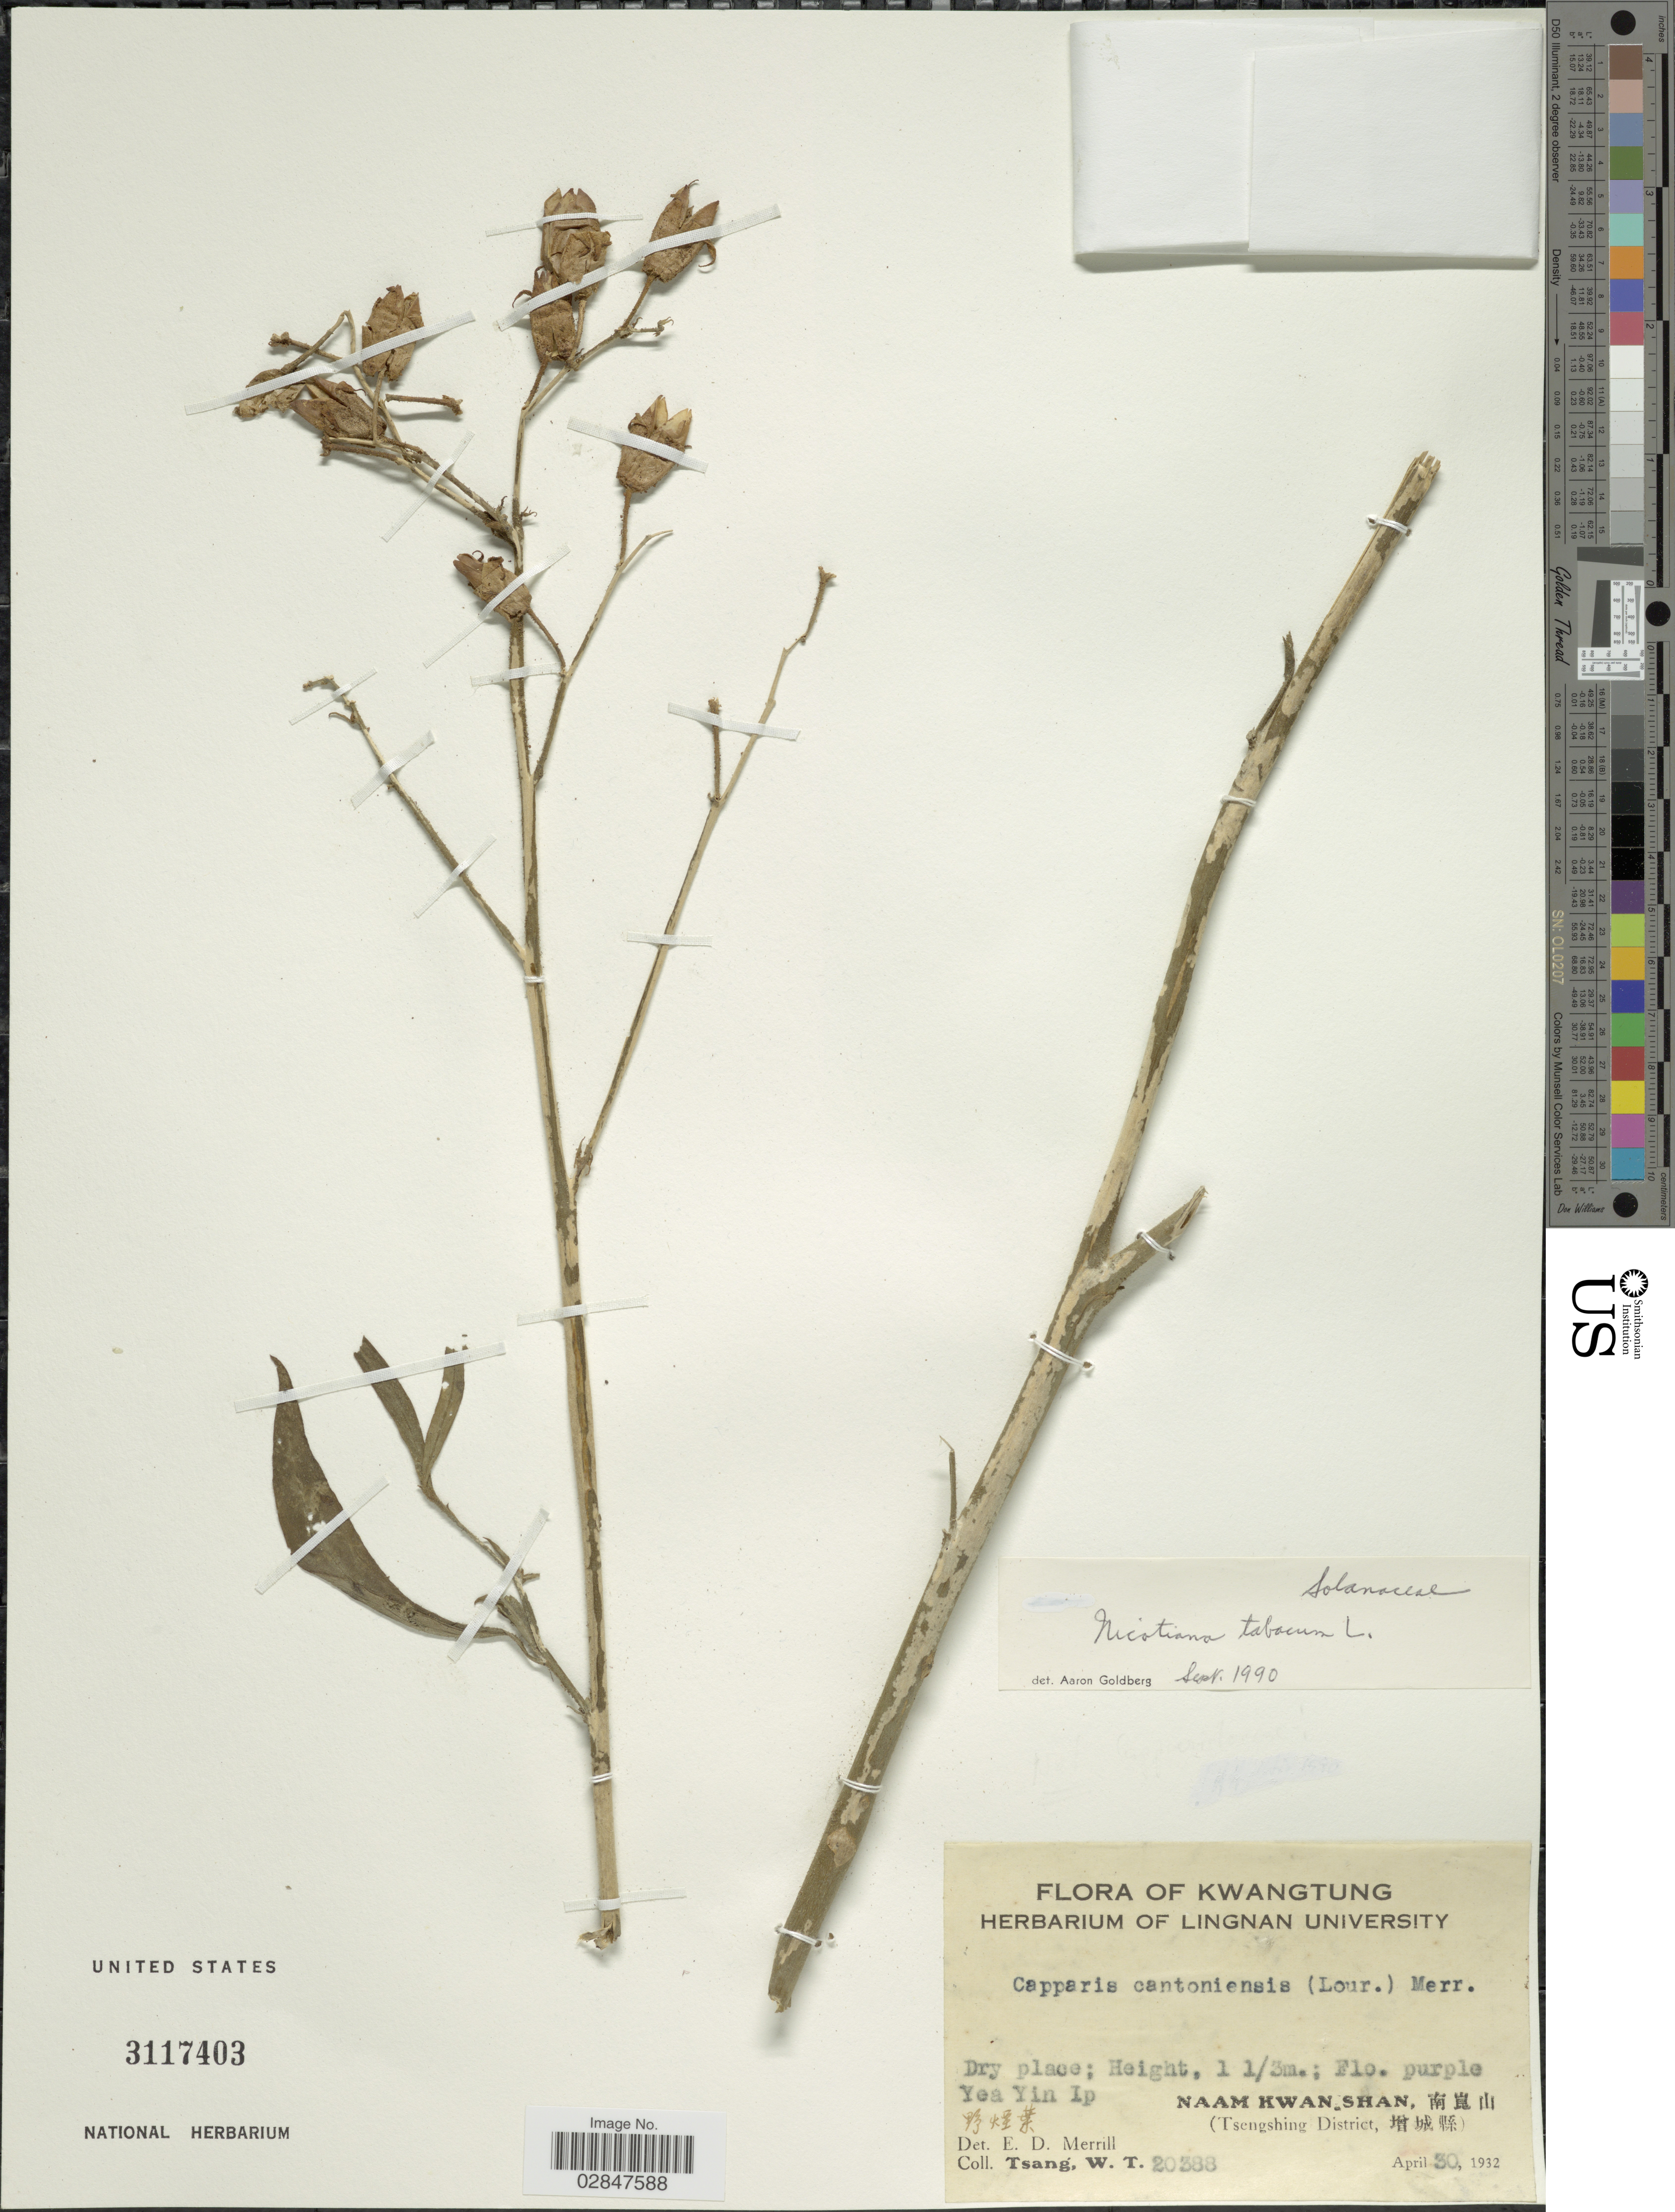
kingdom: Plantae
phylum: Tracheophyta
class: Magnoliopsida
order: Solanales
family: Solanaceae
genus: Nicotiana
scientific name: Nicotiana tabacum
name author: L.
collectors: W. T. Tsang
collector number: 20388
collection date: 1932-04-30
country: China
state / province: Guangdong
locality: Kwangtung. YeA Yin Ip. Naam Kwan_Shan. (Tshengshing District, X).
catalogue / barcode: US 3117403